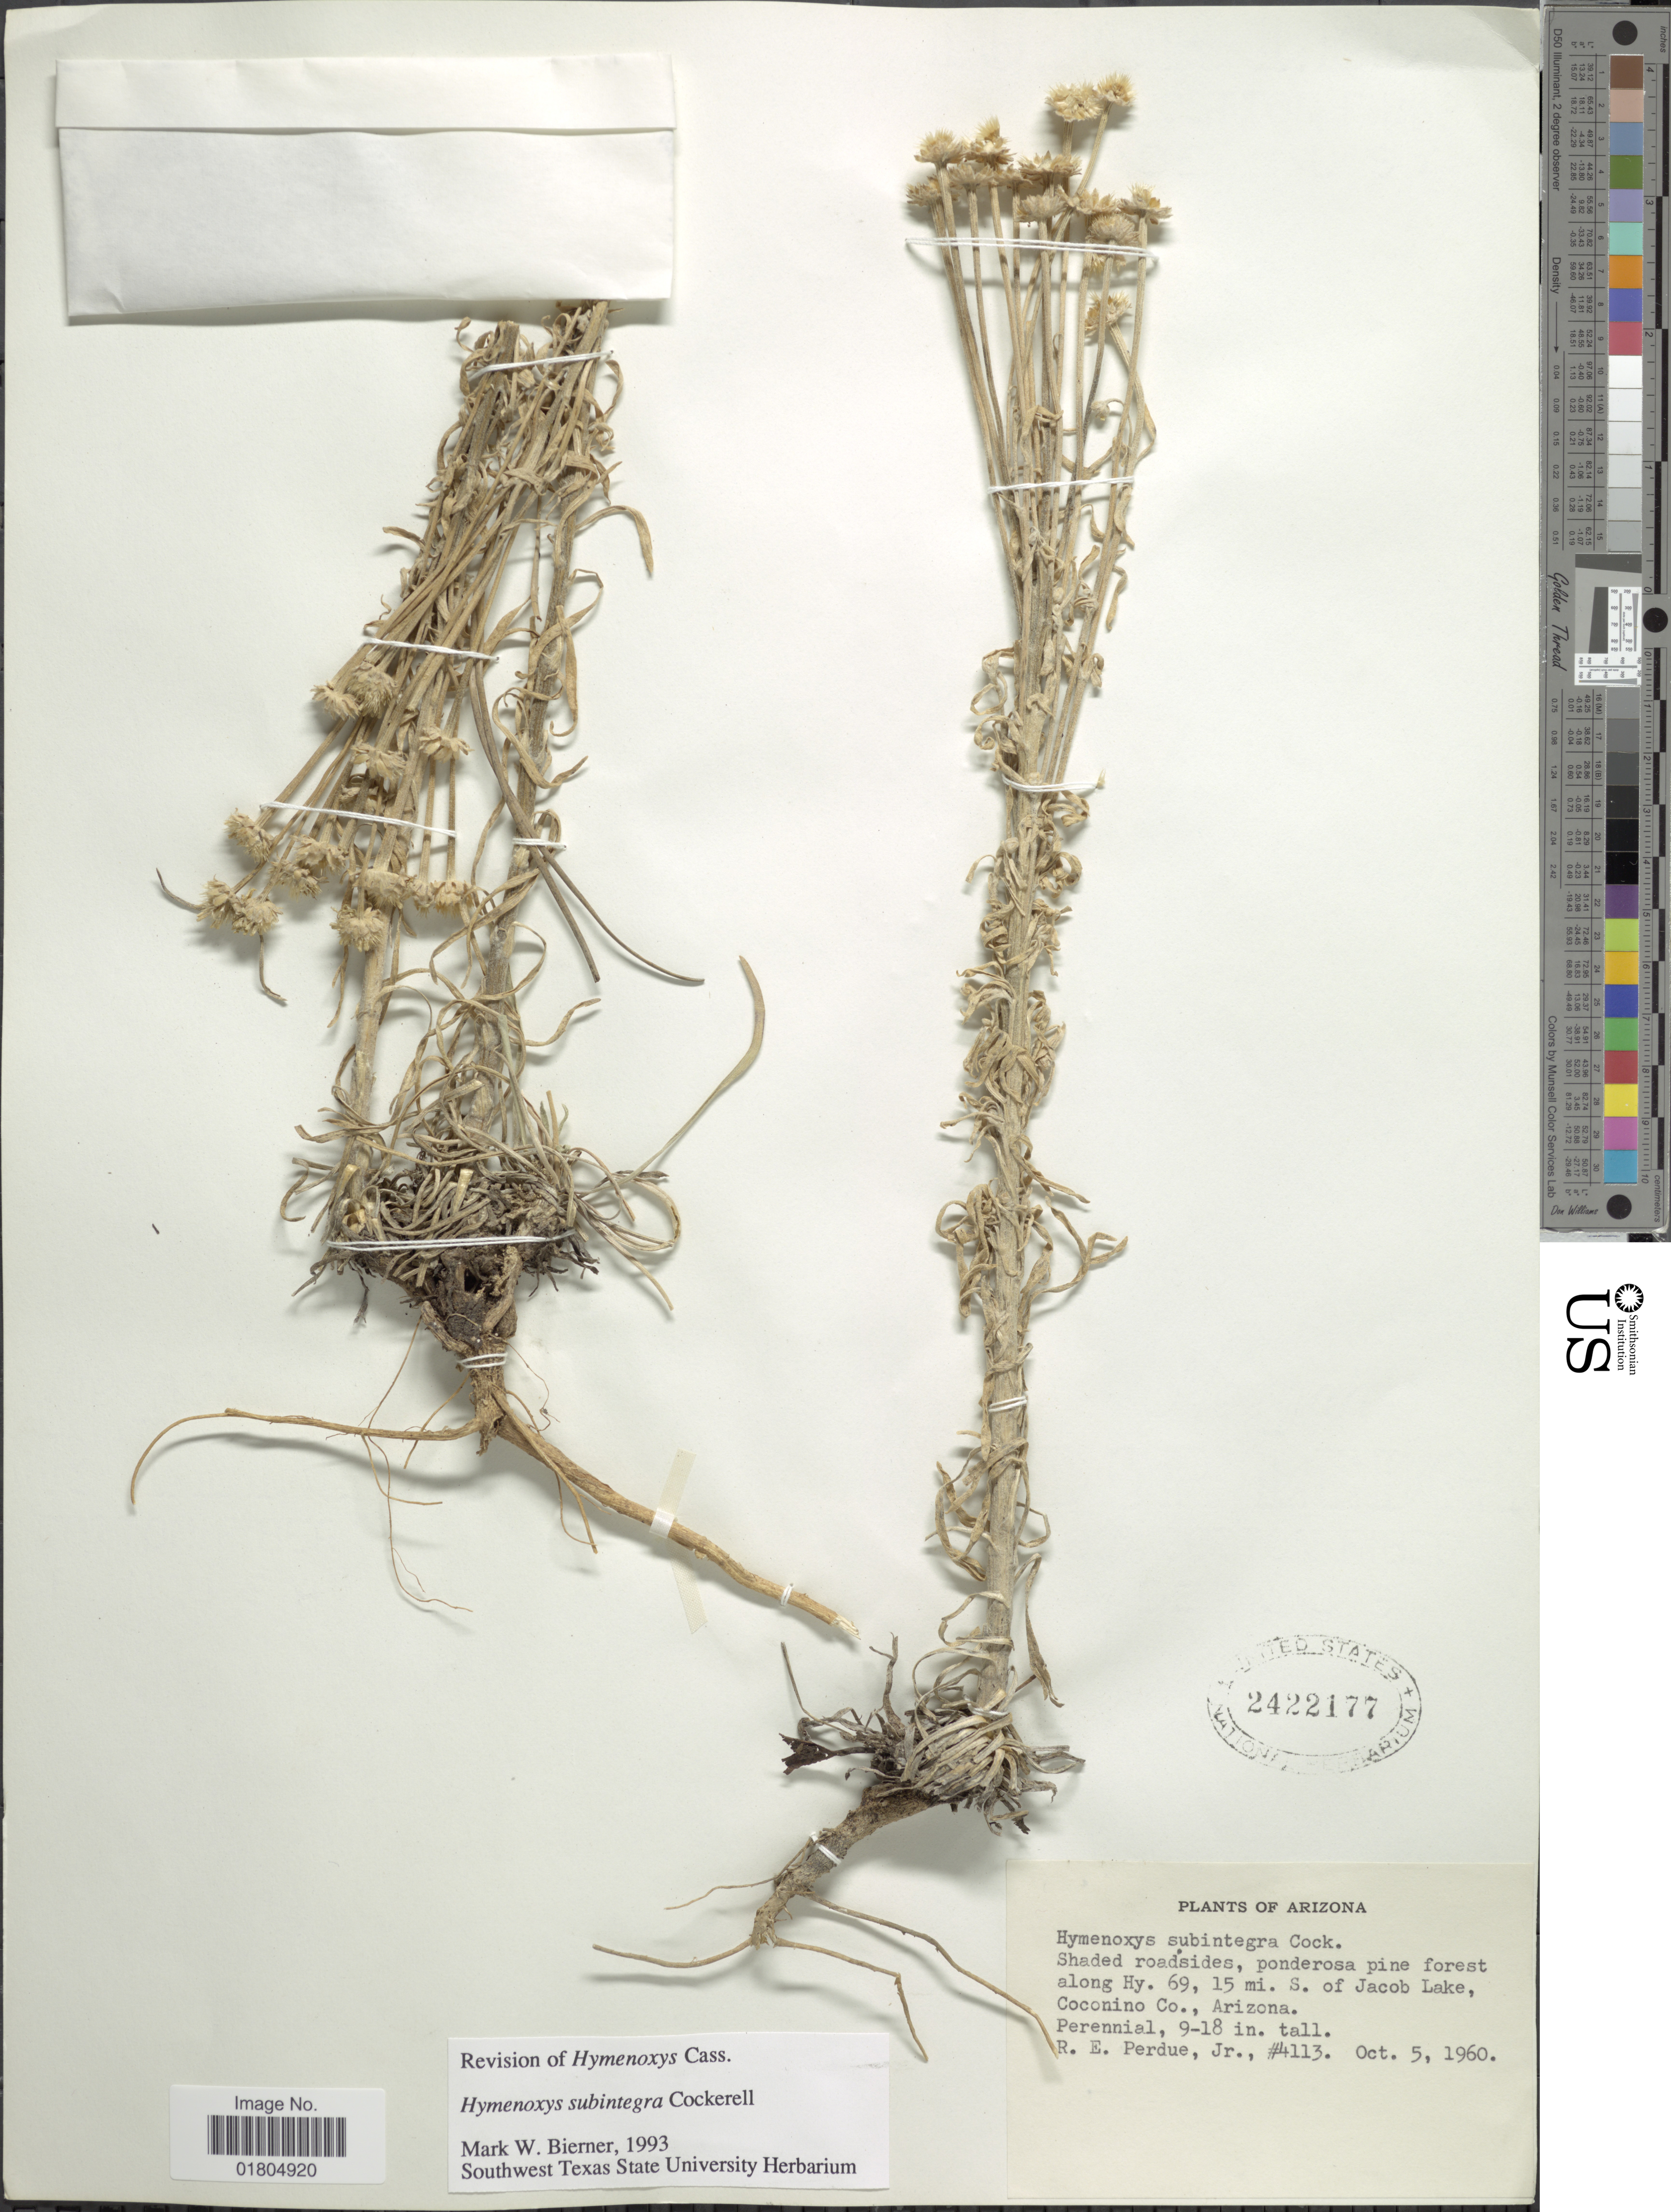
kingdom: Plantae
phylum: Tracheophyta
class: Magnoliopsida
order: Asterales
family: Asteraceae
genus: Hymenoxys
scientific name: Hymenoxys subintegra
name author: Cockerell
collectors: R. E. Perdue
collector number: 4113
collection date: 1960-10-05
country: United States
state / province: Arizona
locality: Along Hy. 69, 15 mi. S. of Jacob Lake, Coconino Co.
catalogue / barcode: US 2422177